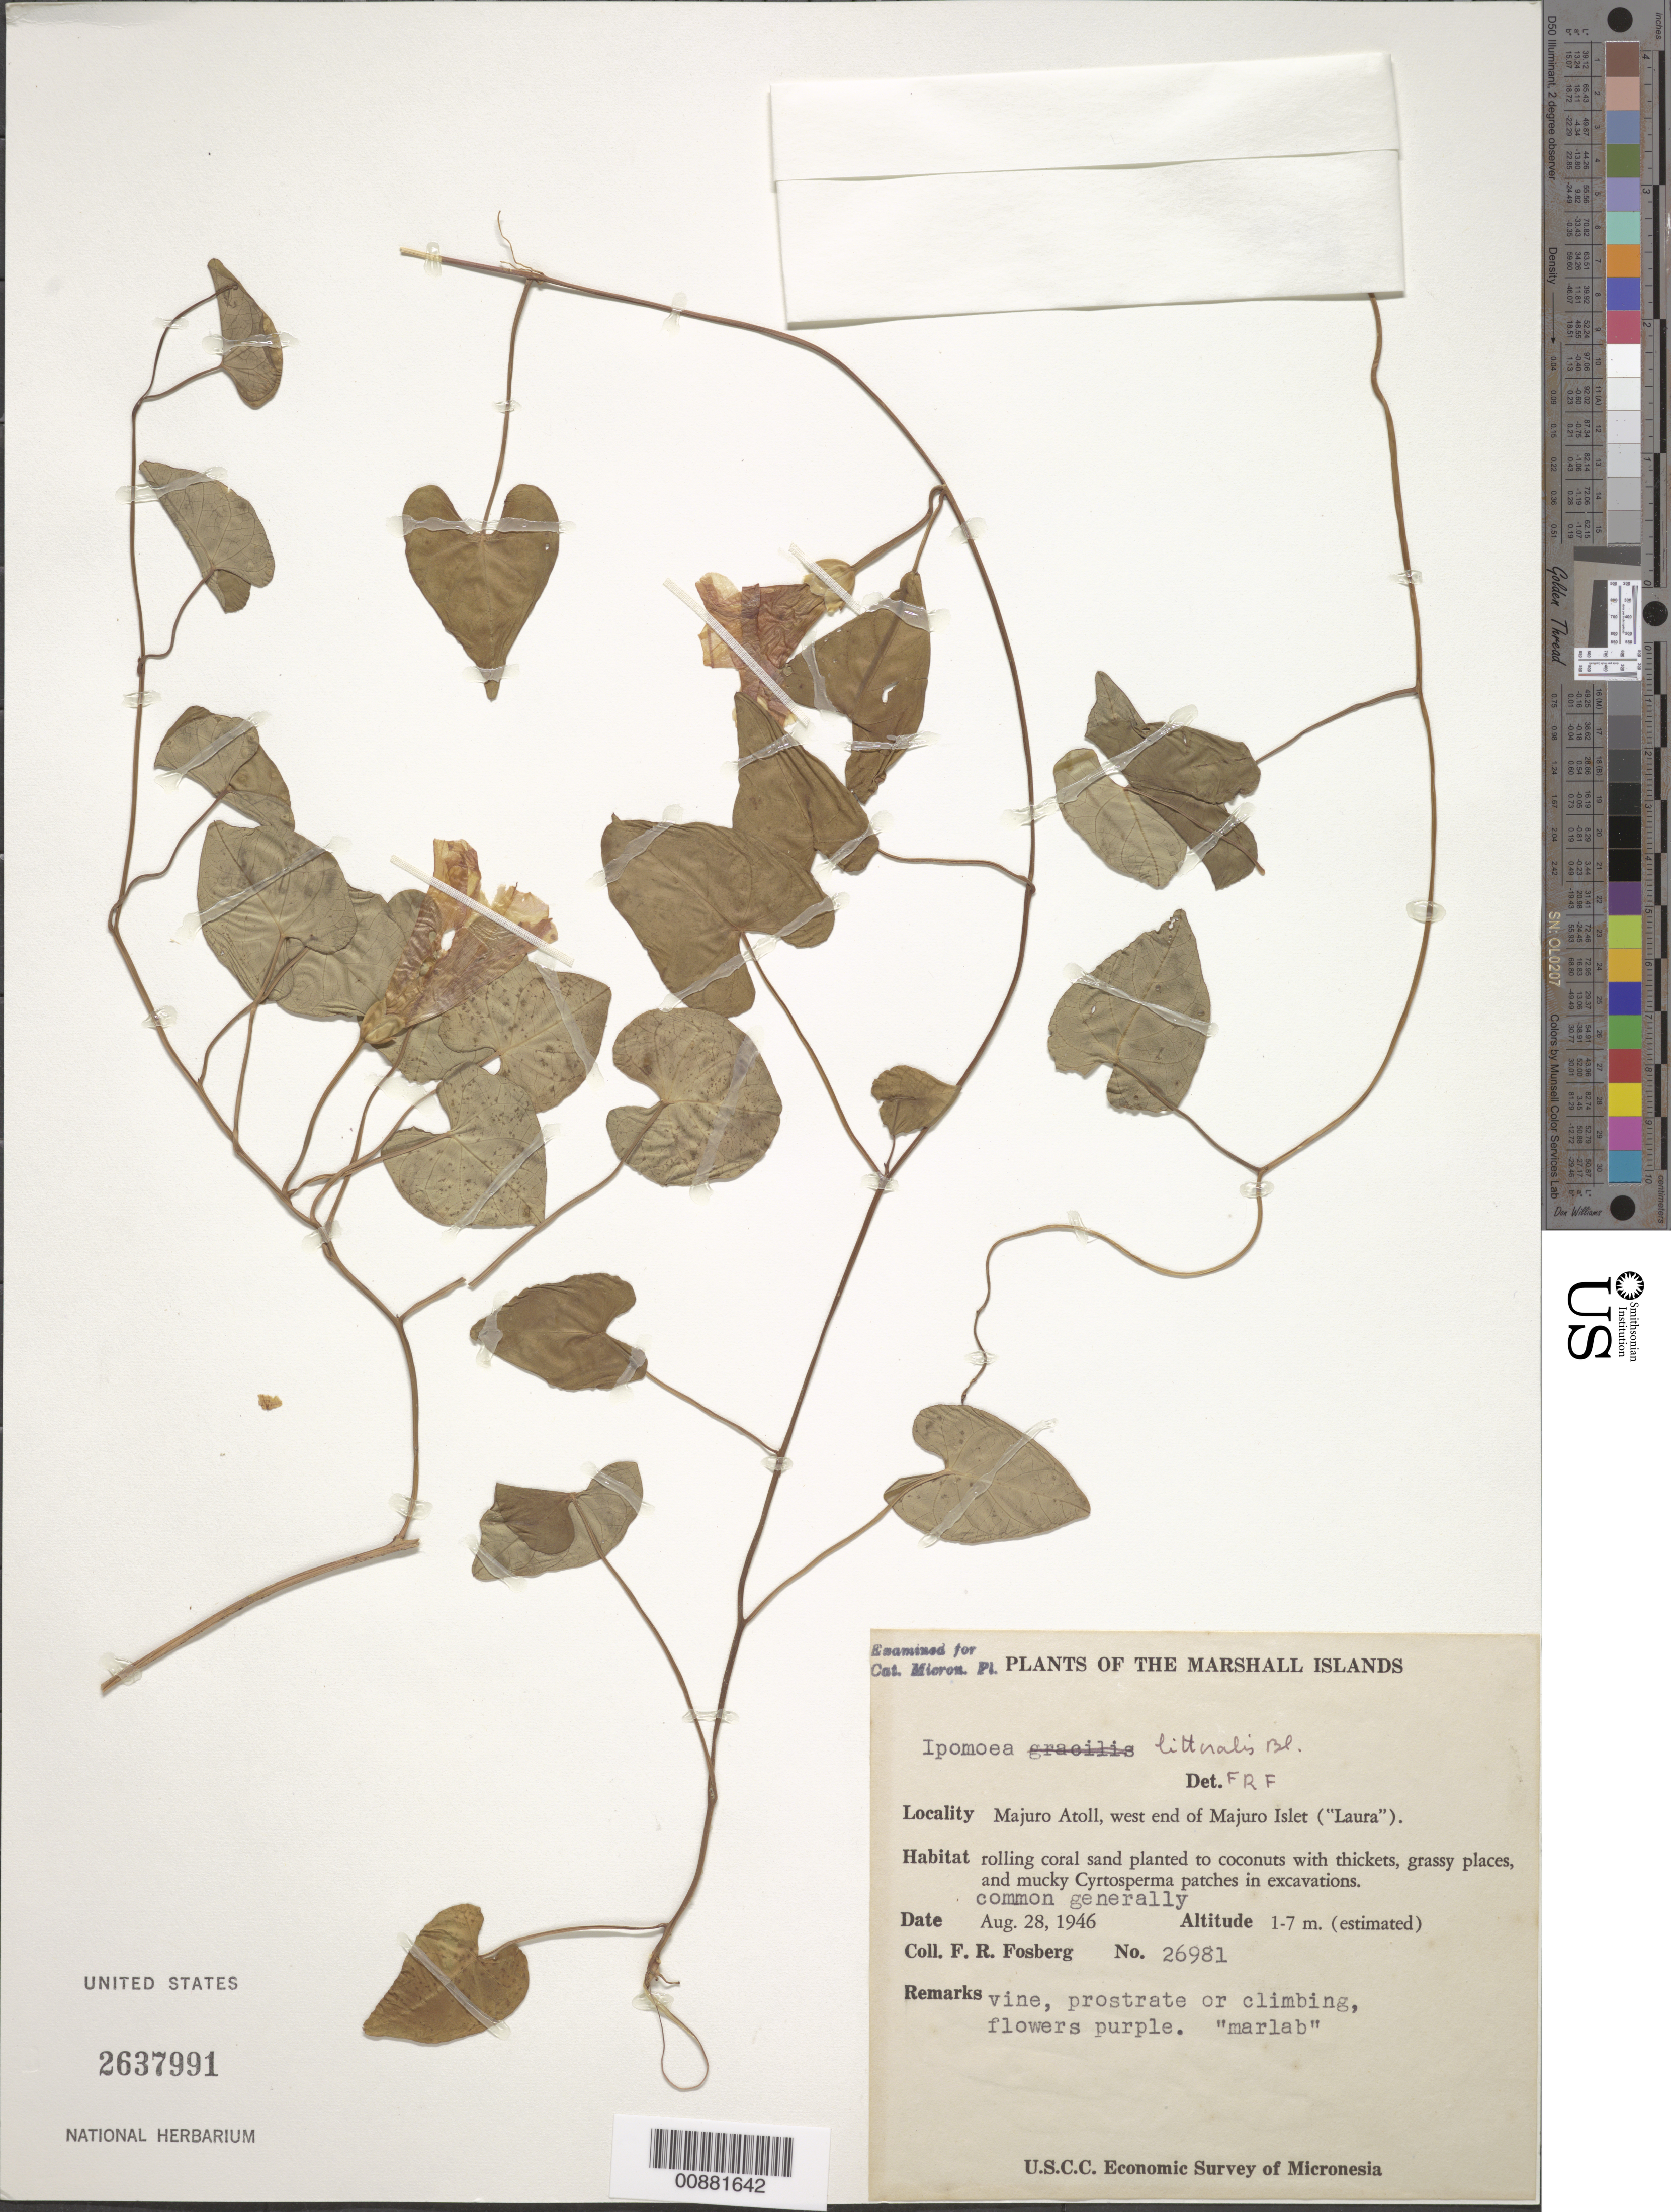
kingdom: Plantae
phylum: Tracheophyta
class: Magnoliopsida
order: Solanales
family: Convolvulaceae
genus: Ipomoea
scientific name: Ipomoea littoralis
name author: Blume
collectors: F. R. Fosberg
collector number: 26981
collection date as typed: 28 Aug 1946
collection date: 1946-08-28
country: Marshall Islands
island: Majuro Atoll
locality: W end of Majuro ("Laura") Islet.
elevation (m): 1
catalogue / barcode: US 2637991